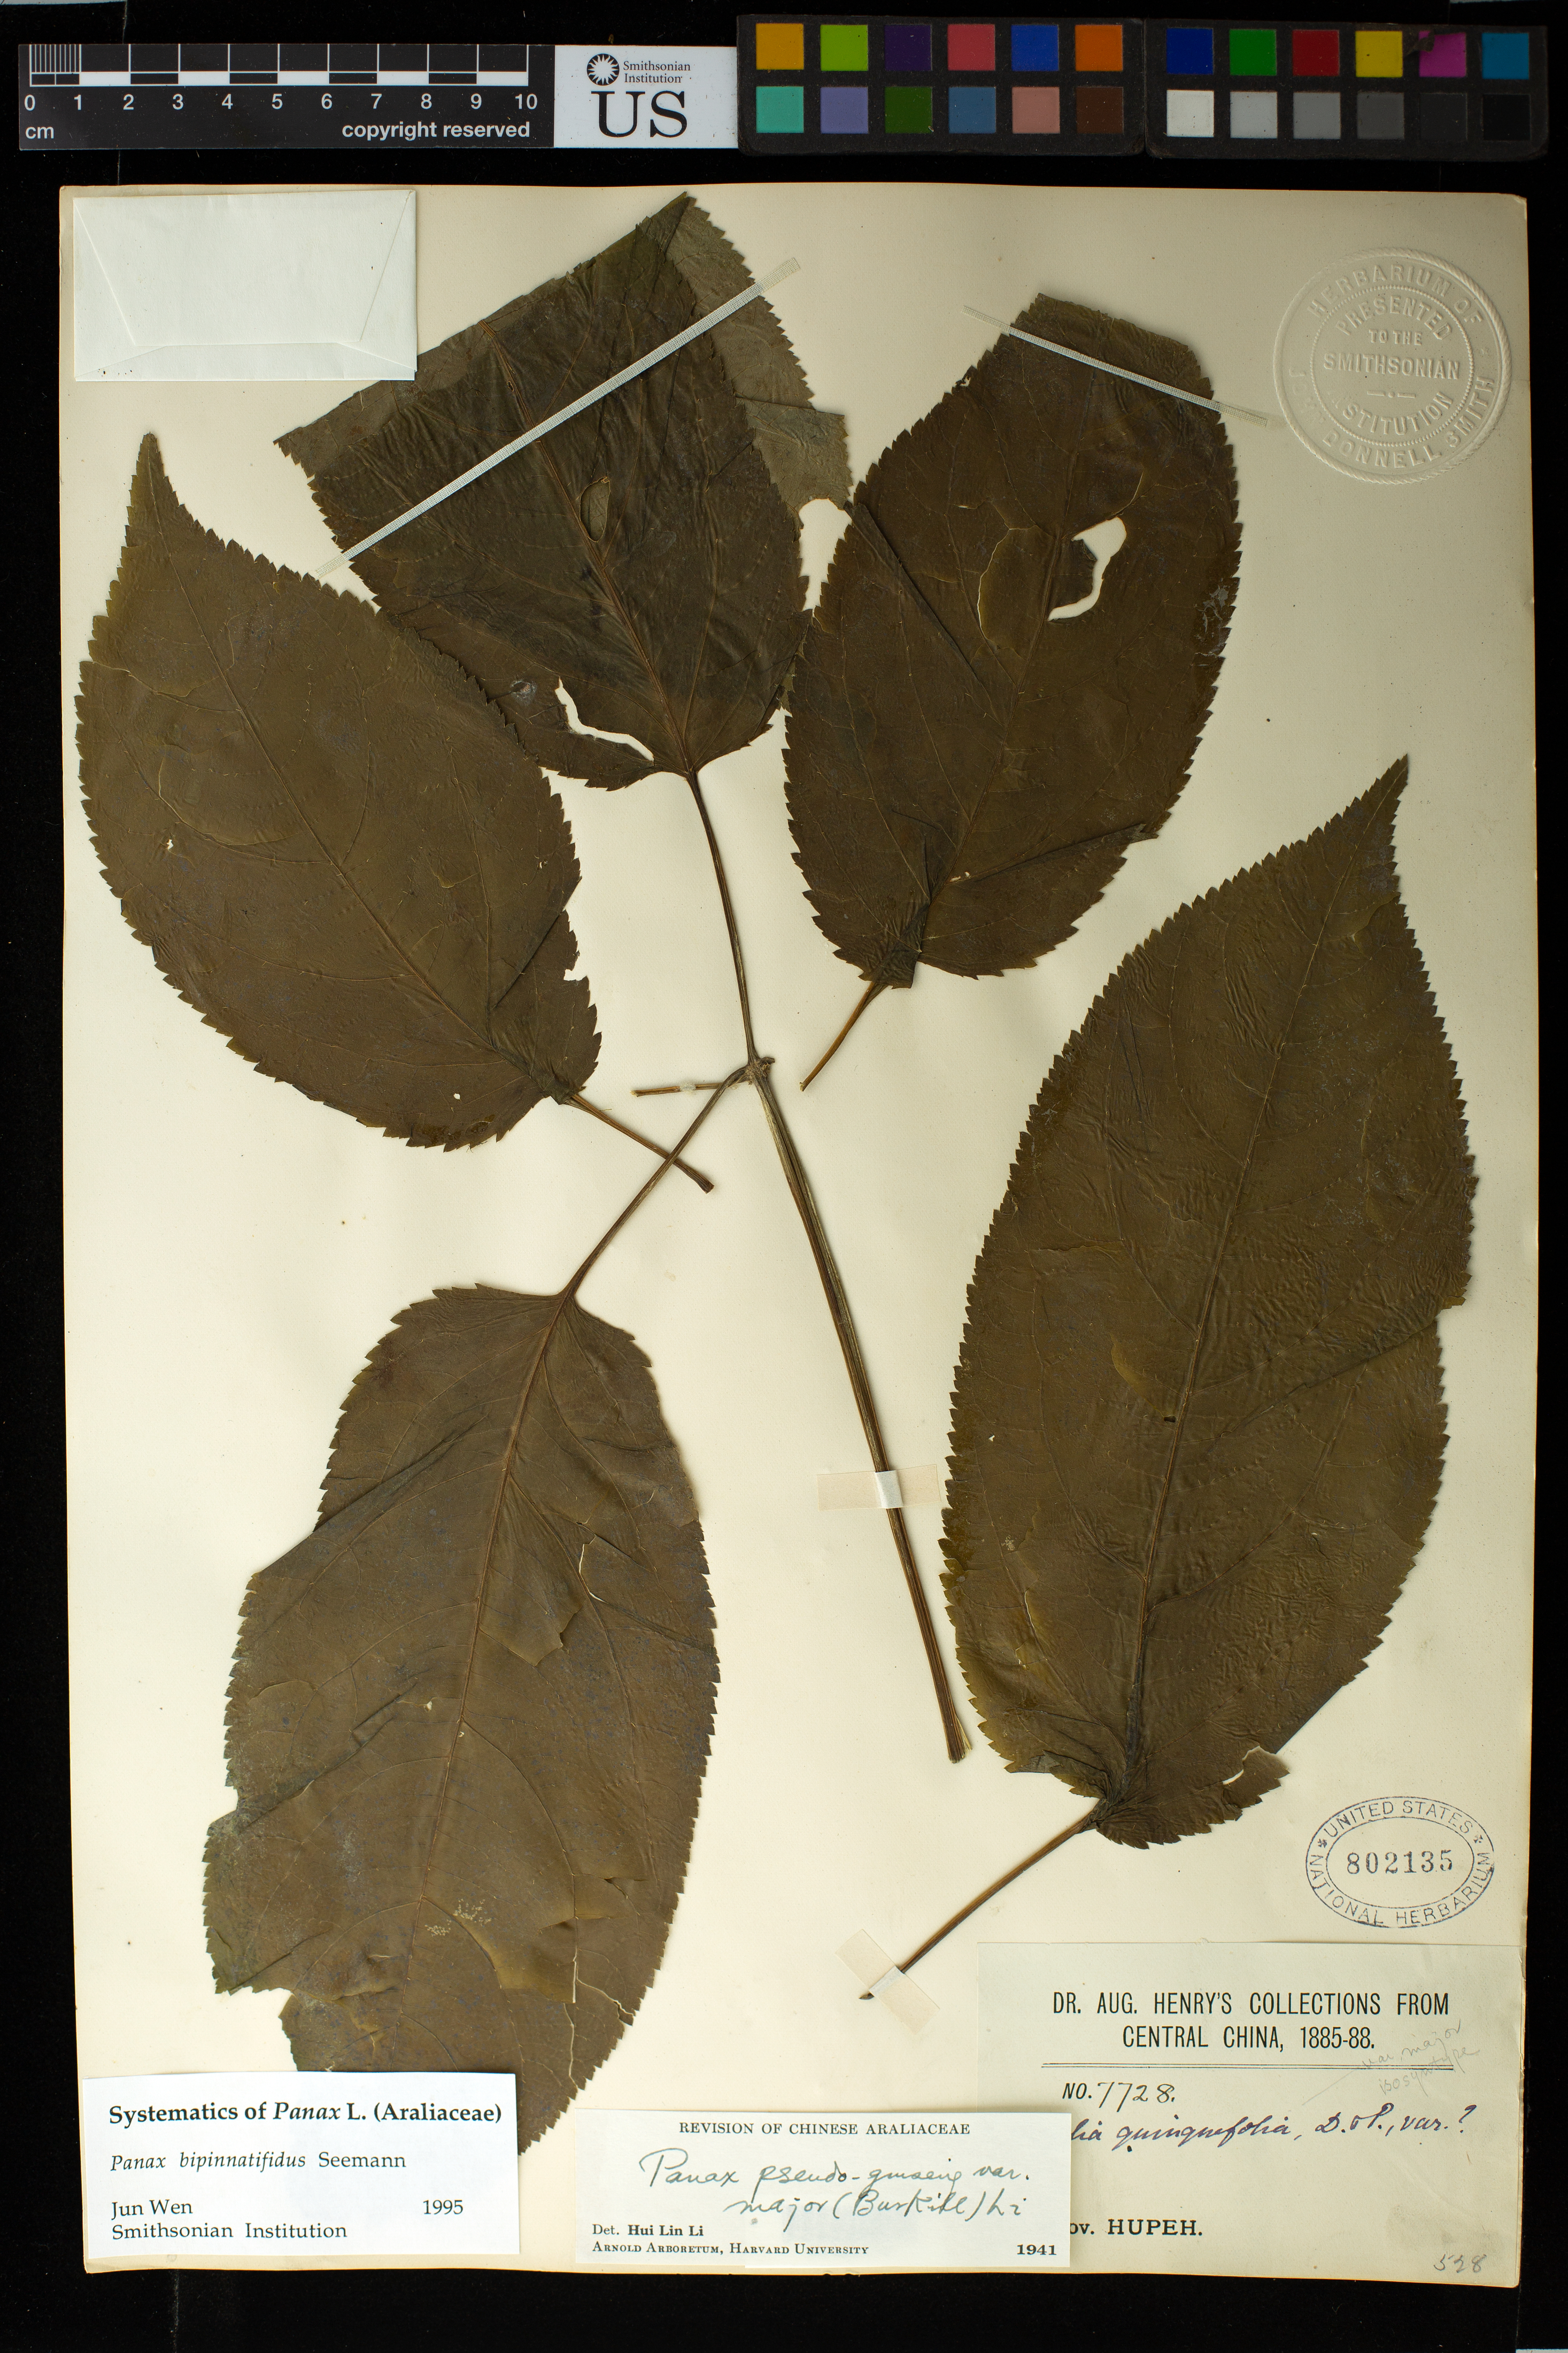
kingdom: Plantae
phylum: Tracheophyta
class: Magnoliopsida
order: Apiales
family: Araliaceae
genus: Panax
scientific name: Panax bipinnatifidus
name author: Seem.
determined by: Wen, Jun, (BOT), Smithsonian Institution - National Museum of Natural History (UNITED STATES)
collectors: A. Henry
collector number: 7728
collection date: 1885/1888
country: China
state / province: Hubei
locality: Prov. Hupeh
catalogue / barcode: US 802135